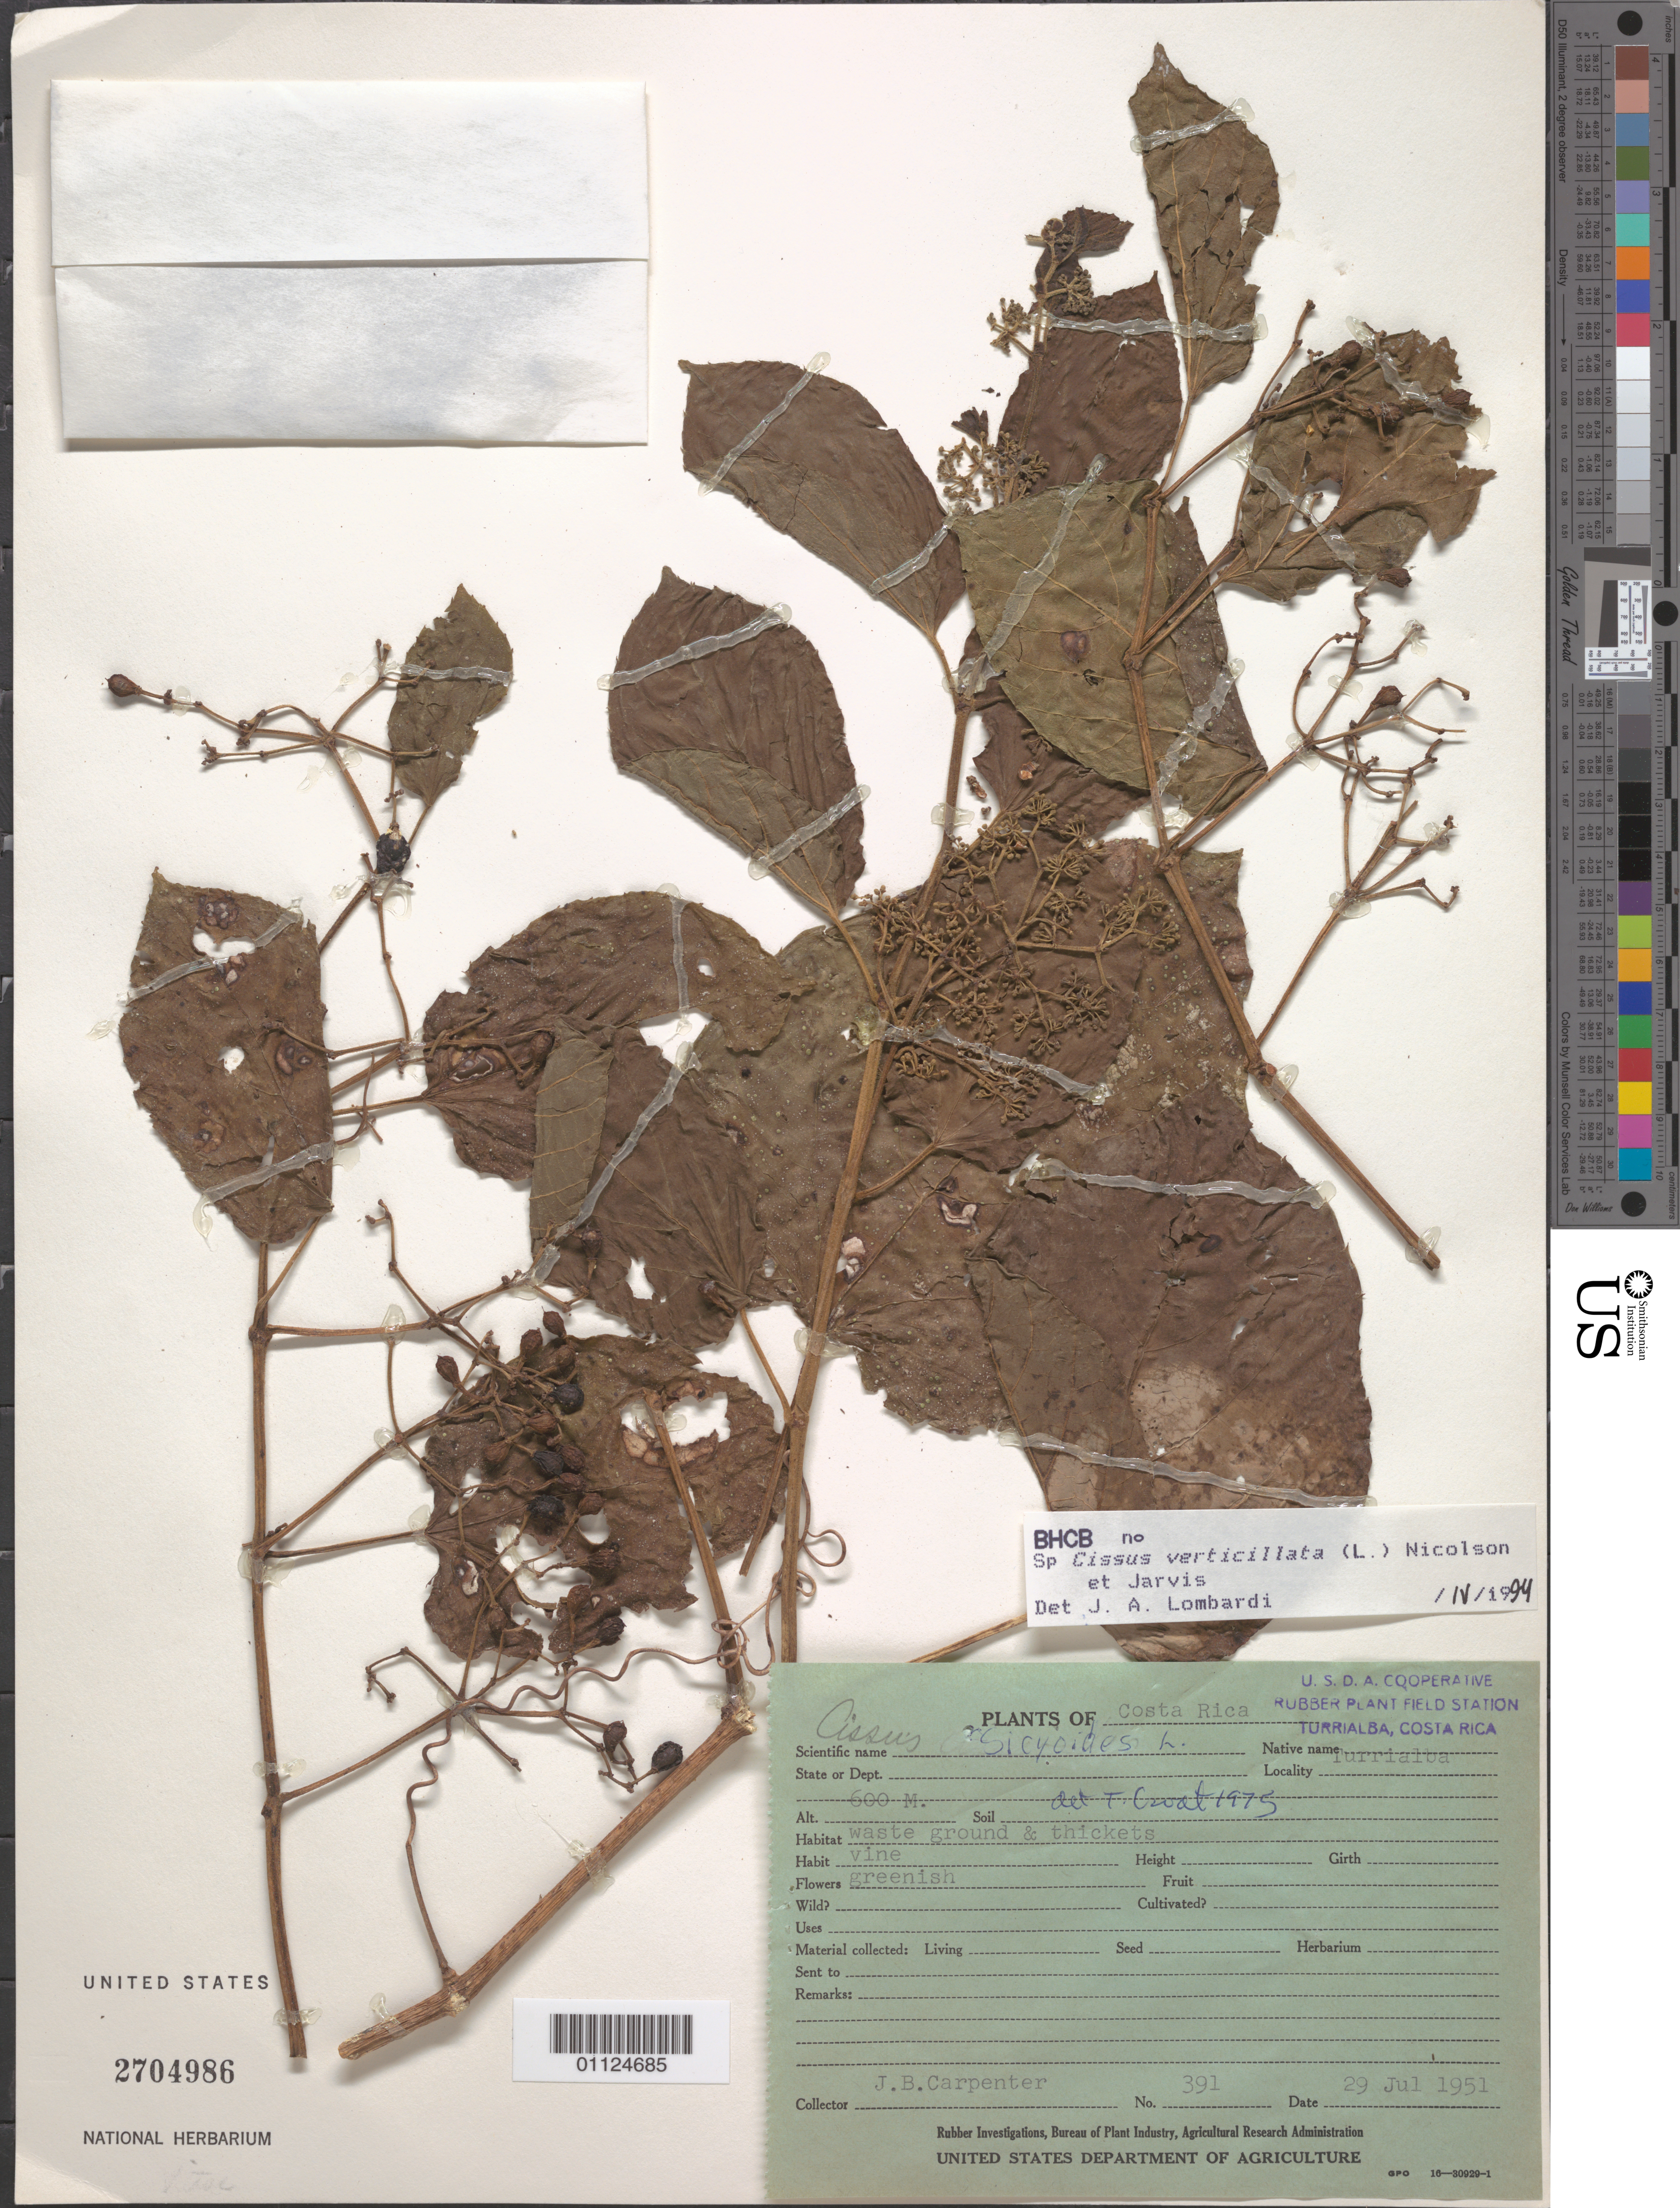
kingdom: Plantae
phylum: Tracheophyta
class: Magnoliopsida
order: Vitales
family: Vitaceae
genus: Cissus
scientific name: Cissus verticillata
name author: (L.) Nicolson & C.E. Jarvis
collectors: J. Carpenter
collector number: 391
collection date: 1951-07-29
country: Costa Rica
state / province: Cartago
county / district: Turrialba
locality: Turrialba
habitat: Waste ground & thickets. Vine.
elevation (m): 600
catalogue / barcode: US 2704986